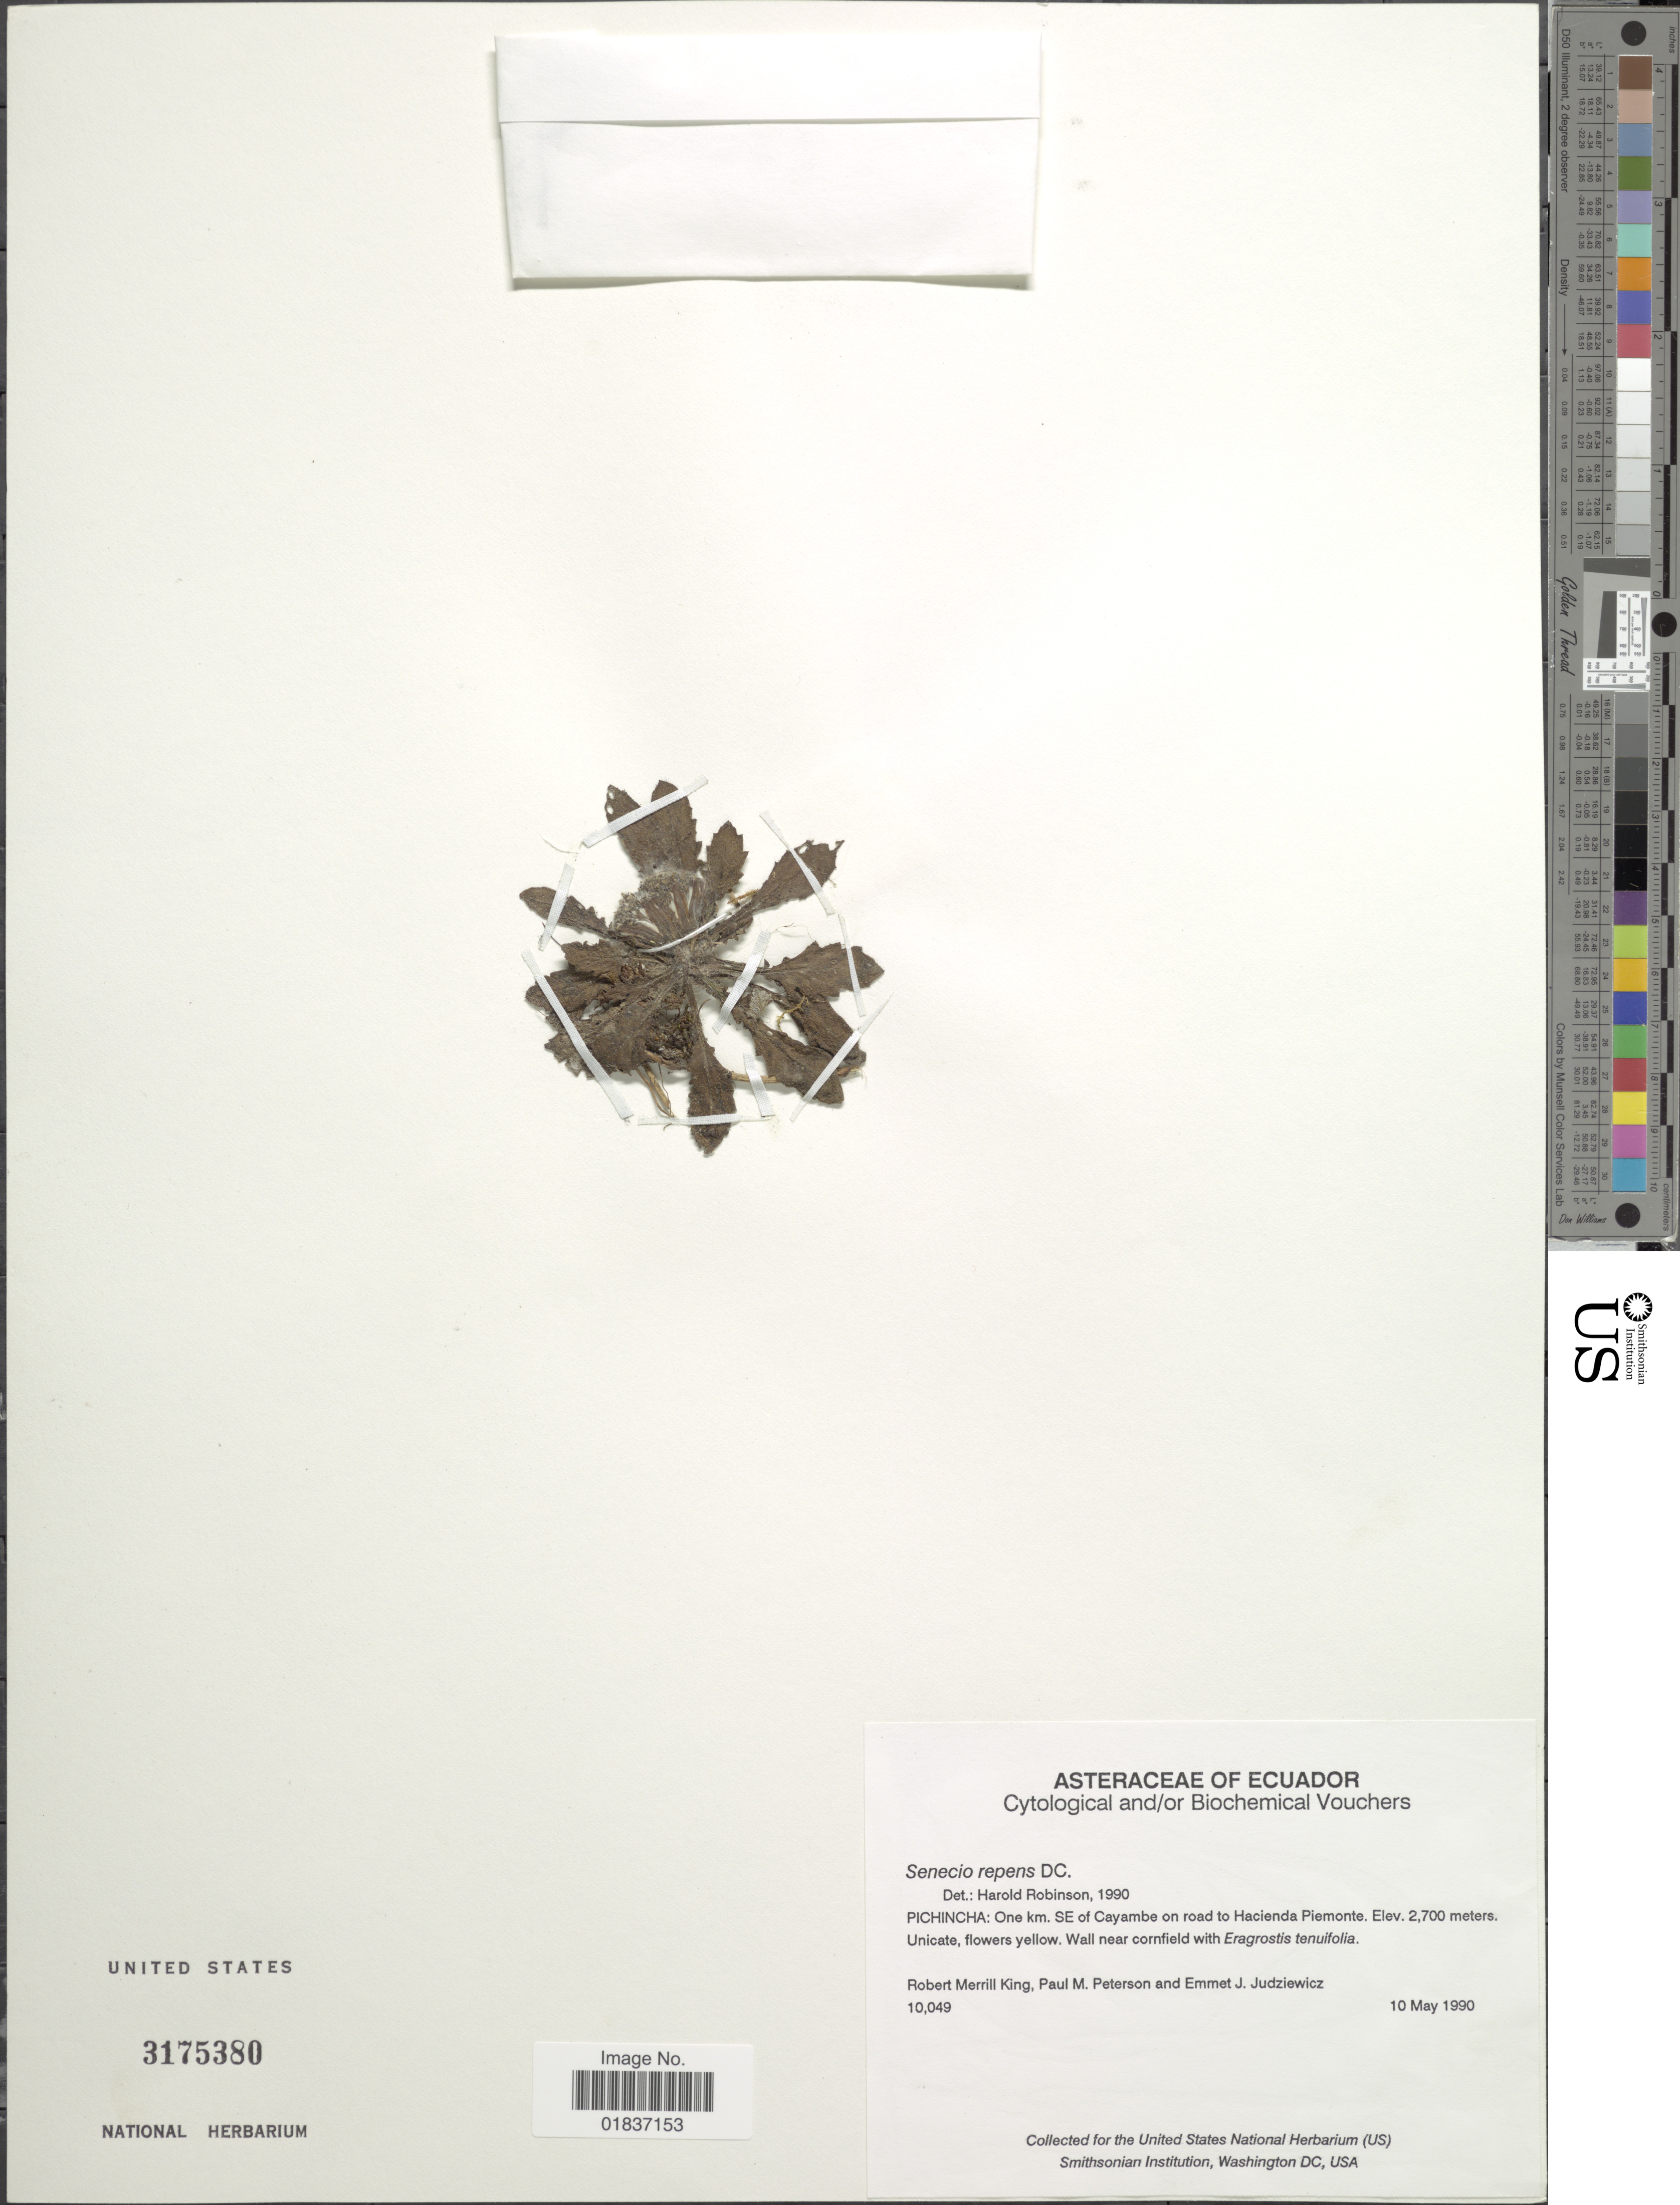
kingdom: Plantae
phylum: Tracheophyta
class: Magnoliopsida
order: Asterales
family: Asteraceae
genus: Senecio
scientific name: Senecio rhizocephalus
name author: Turcz.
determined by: Salomon, Luciana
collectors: R. M. King, P. M. Peterson & E. J. Judziewicz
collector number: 1049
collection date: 1990-05-10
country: Ecuador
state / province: Pichincha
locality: Pichincha: One km. SE of Cayambe on road to Hacienda Piemonte.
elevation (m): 2700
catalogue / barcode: US 3175380